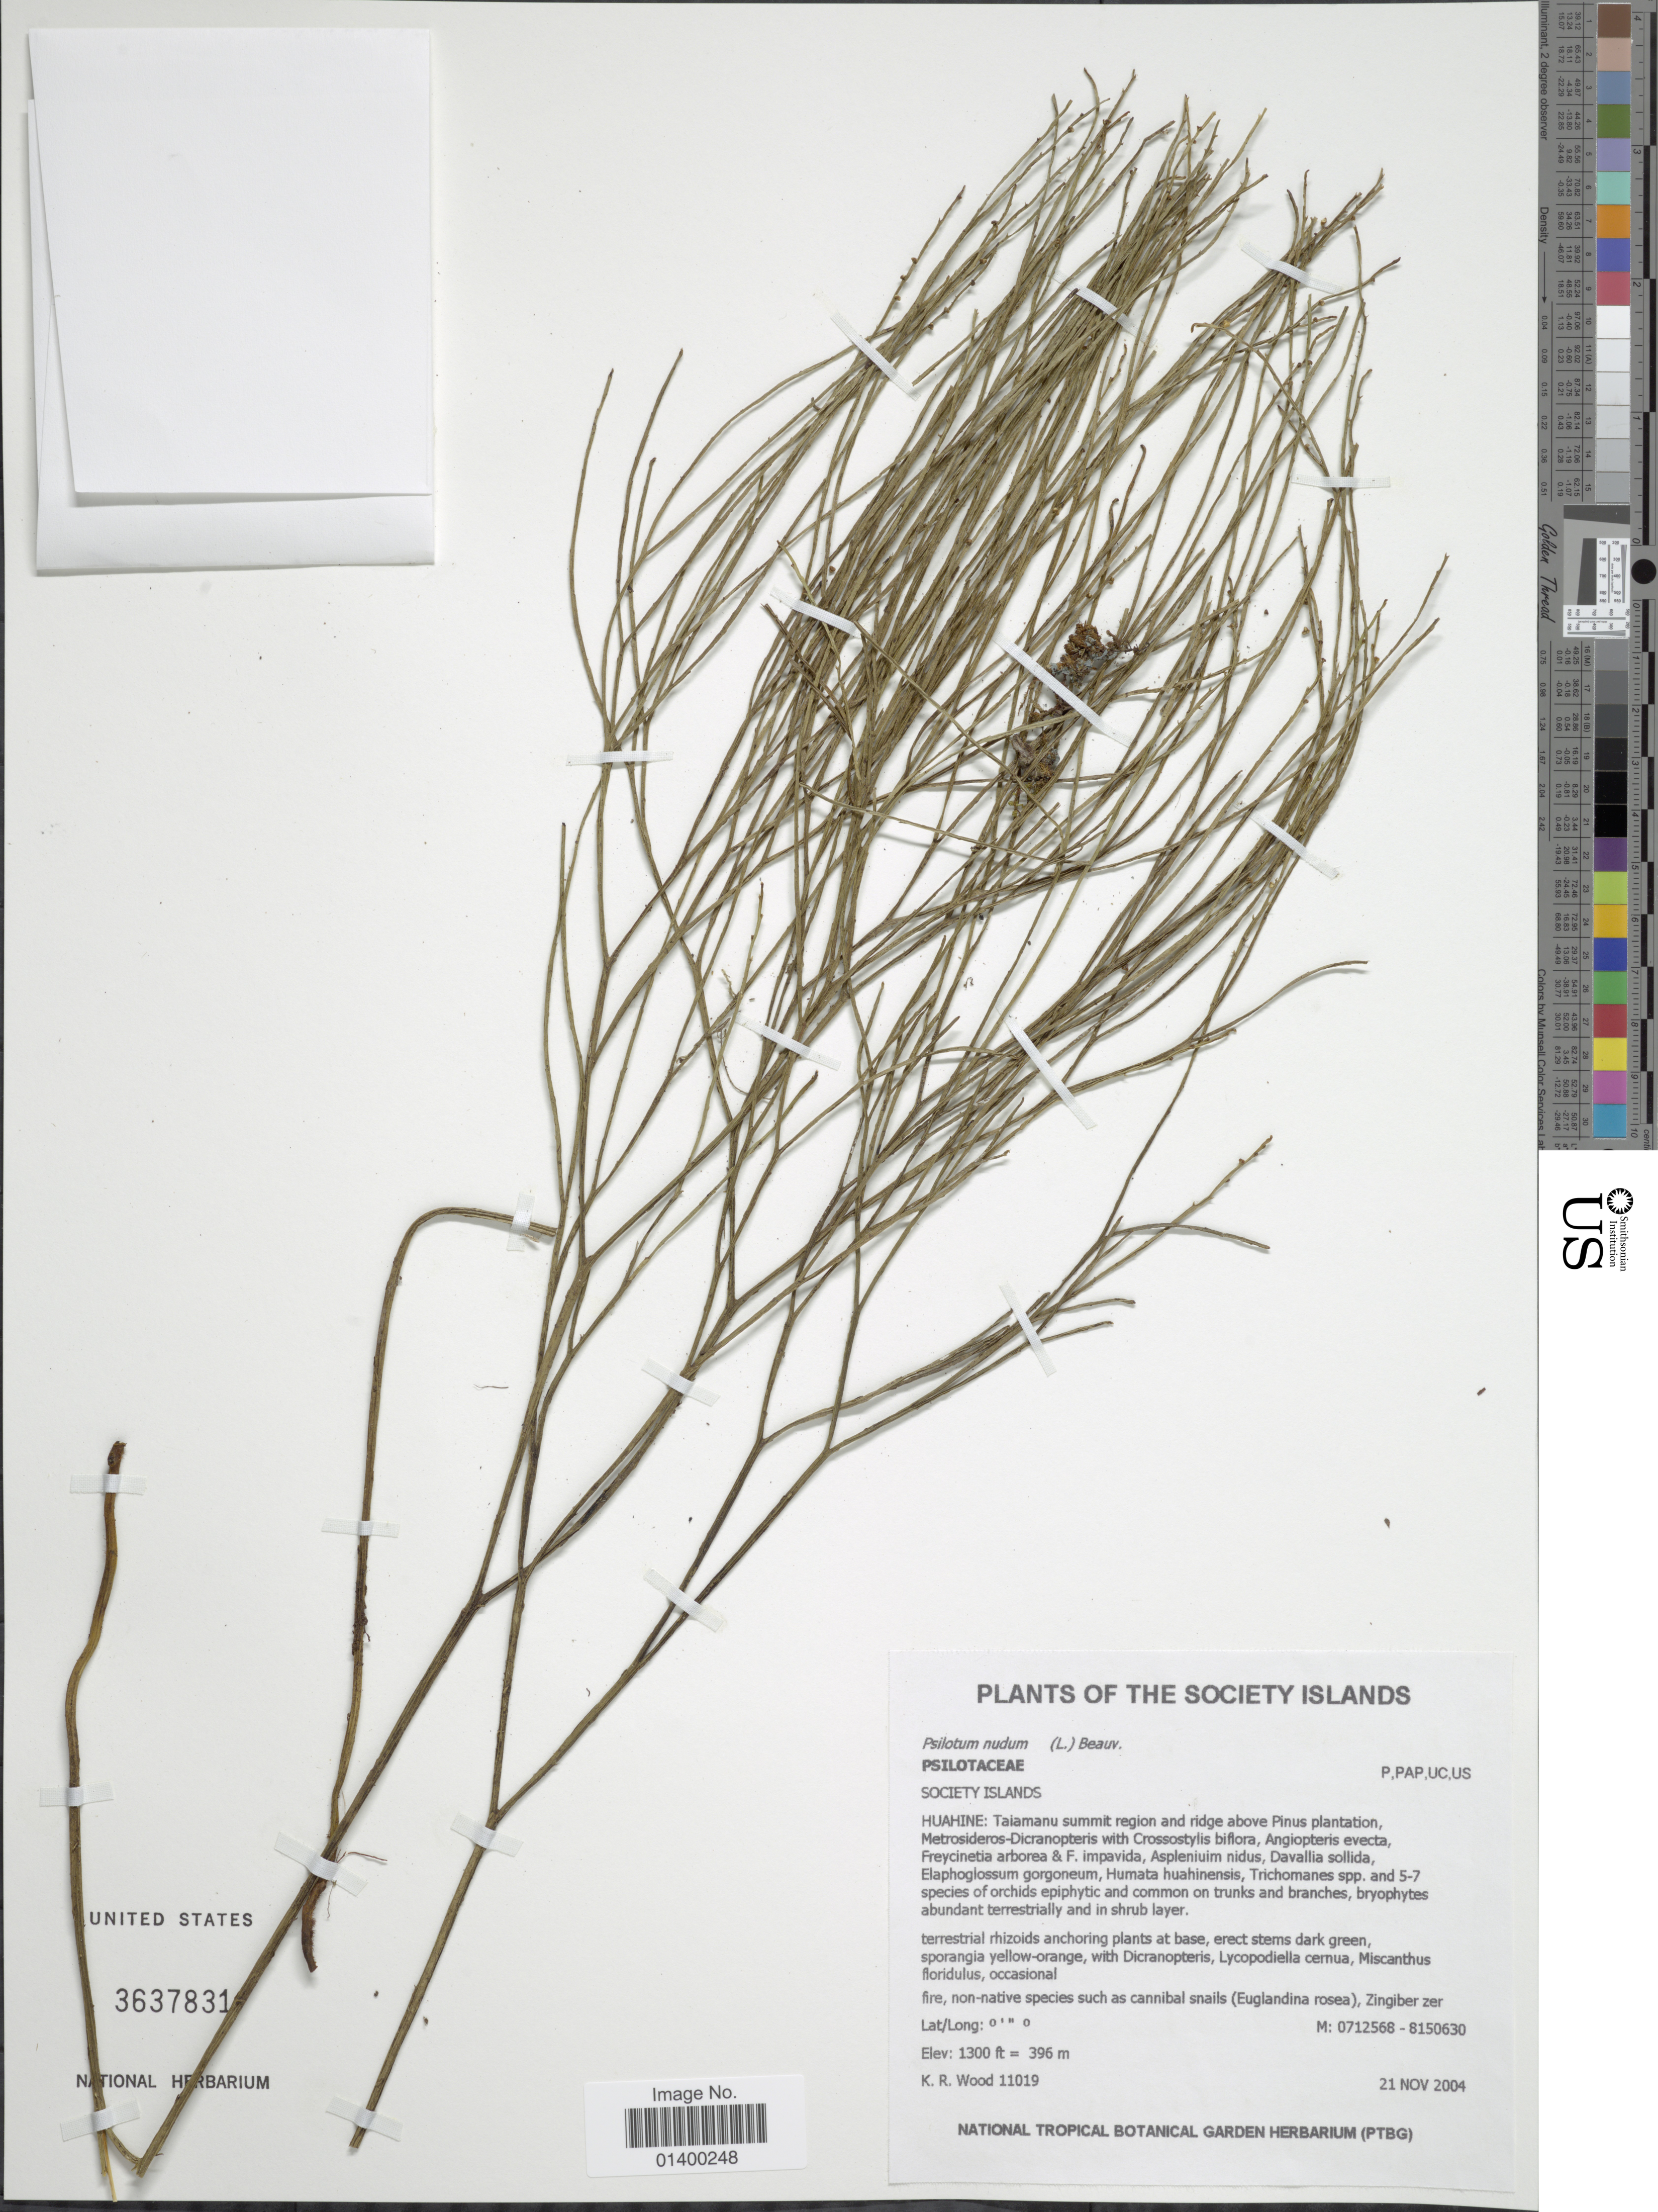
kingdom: Plantae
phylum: Tracheophyta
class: Polypodiopsida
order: Psilotales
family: Psilotaceae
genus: Psilotum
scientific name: Psilotum nudum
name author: (L.) P. Beauv.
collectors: K. R. Wood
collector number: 11019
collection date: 2004-11-21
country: French Polynesia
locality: Society Islands, Huahune: Talamanu summit region and ridge above Pinus plantation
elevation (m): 396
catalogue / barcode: US 3637831